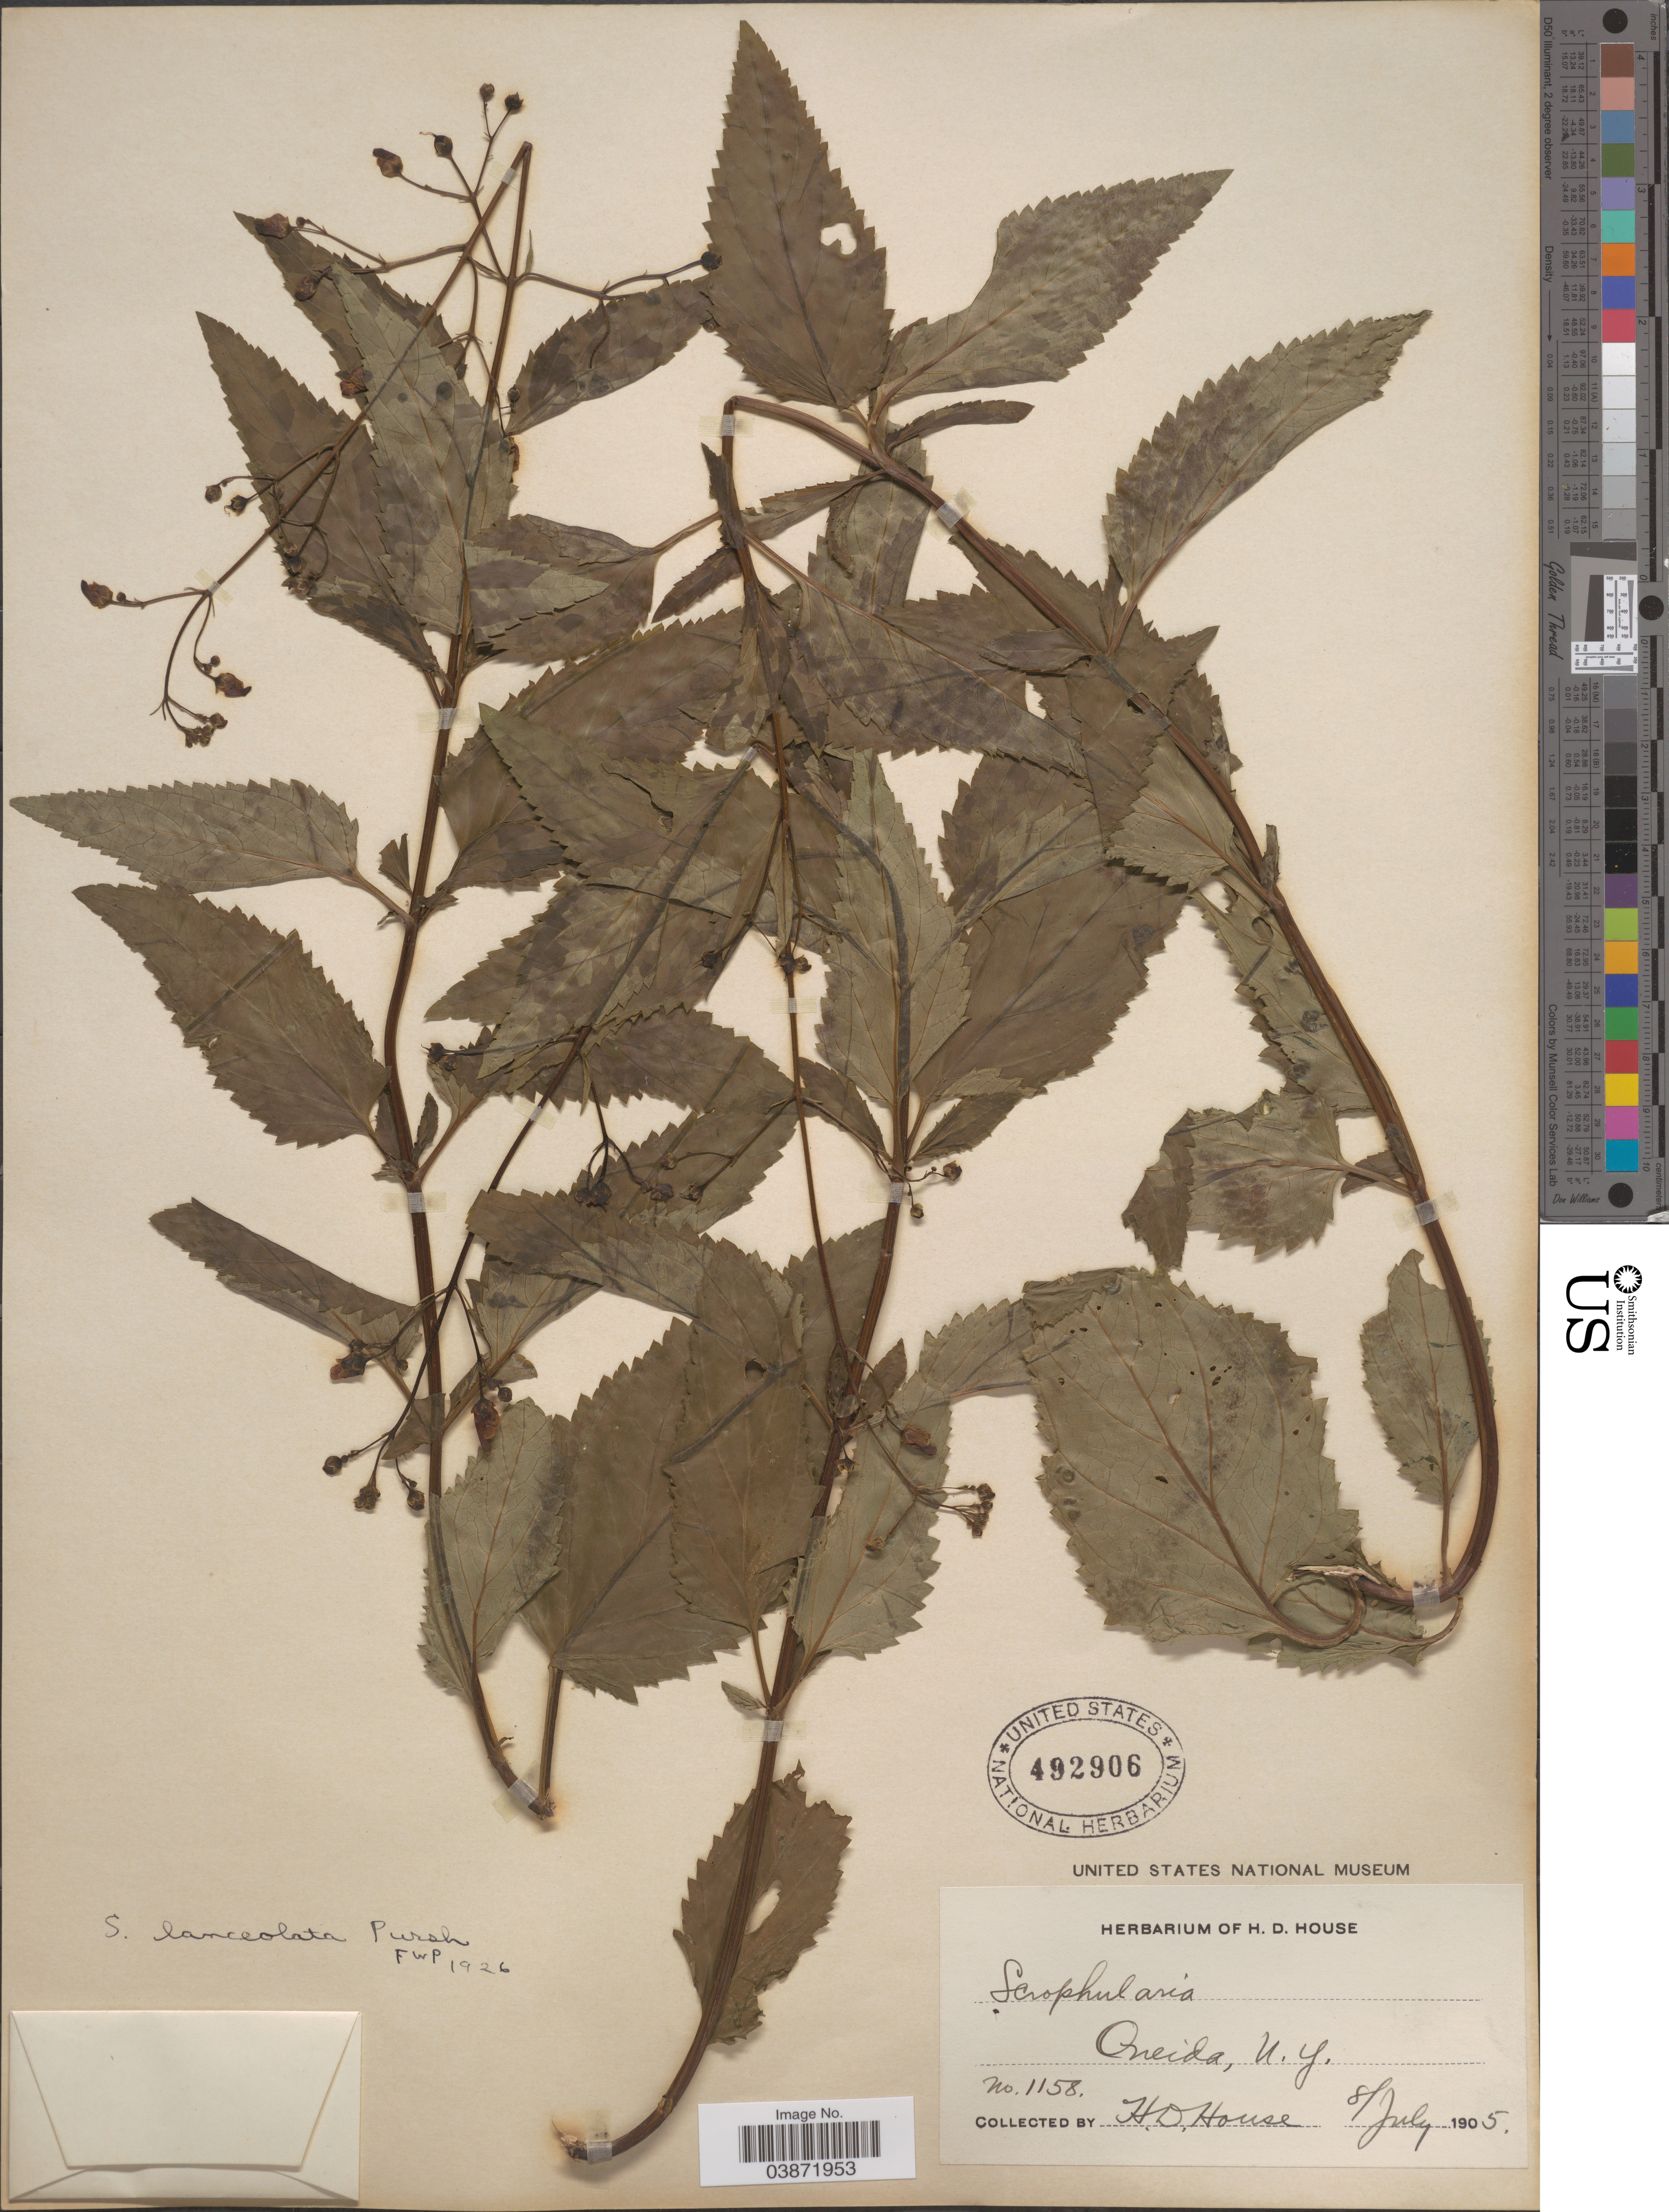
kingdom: Plantae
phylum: Tracheophyta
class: Magnoliopsida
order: Lamiales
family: Scrophulariaceae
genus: Scrophularia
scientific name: Scrophularia lanceolata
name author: Pursh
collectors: H. D. House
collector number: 1158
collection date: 1905-07-08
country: United States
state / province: New York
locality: Oneida.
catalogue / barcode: US 492906